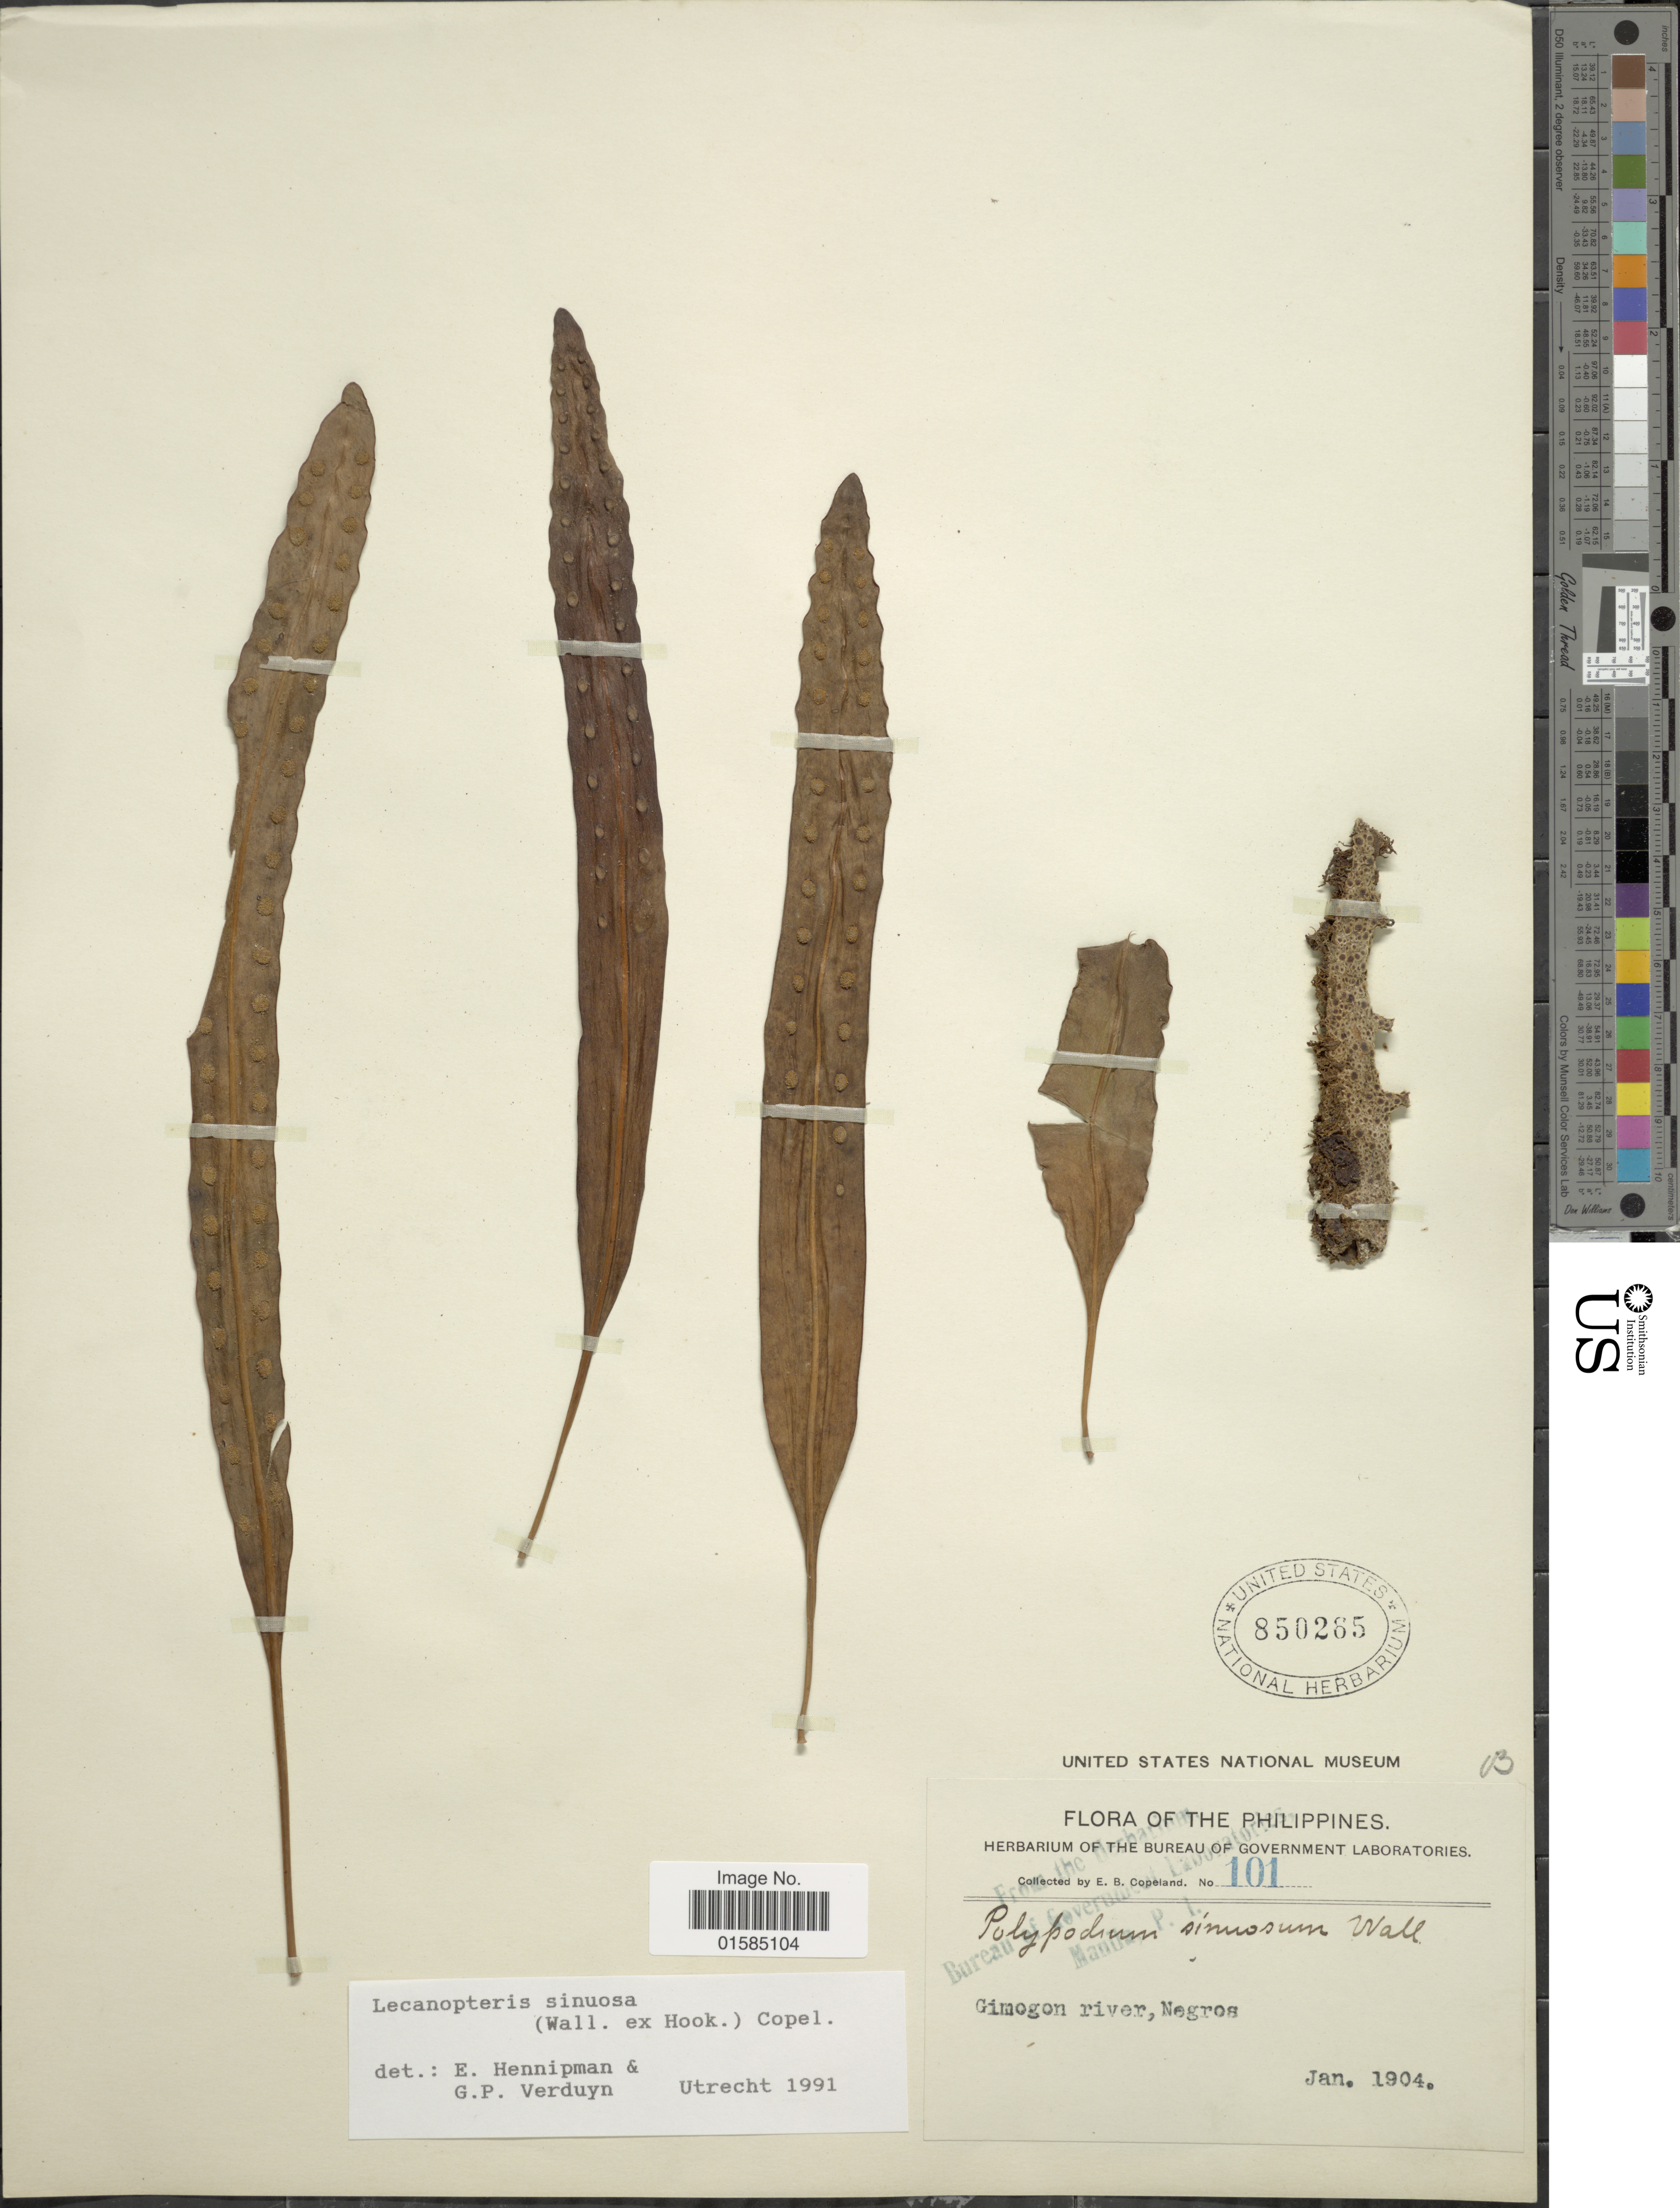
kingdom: Plantae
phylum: Tracheophyta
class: Polypodiopsida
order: Polypodiales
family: Polypodiaceae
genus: Lecanopteris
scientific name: Lecanopteris sinuosa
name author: (Wall. ex Hook.) Copel.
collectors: E. B. Copeland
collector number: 101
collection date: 1904-01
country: Philippines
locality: Gimogon River, Negros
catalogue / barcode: US 850265